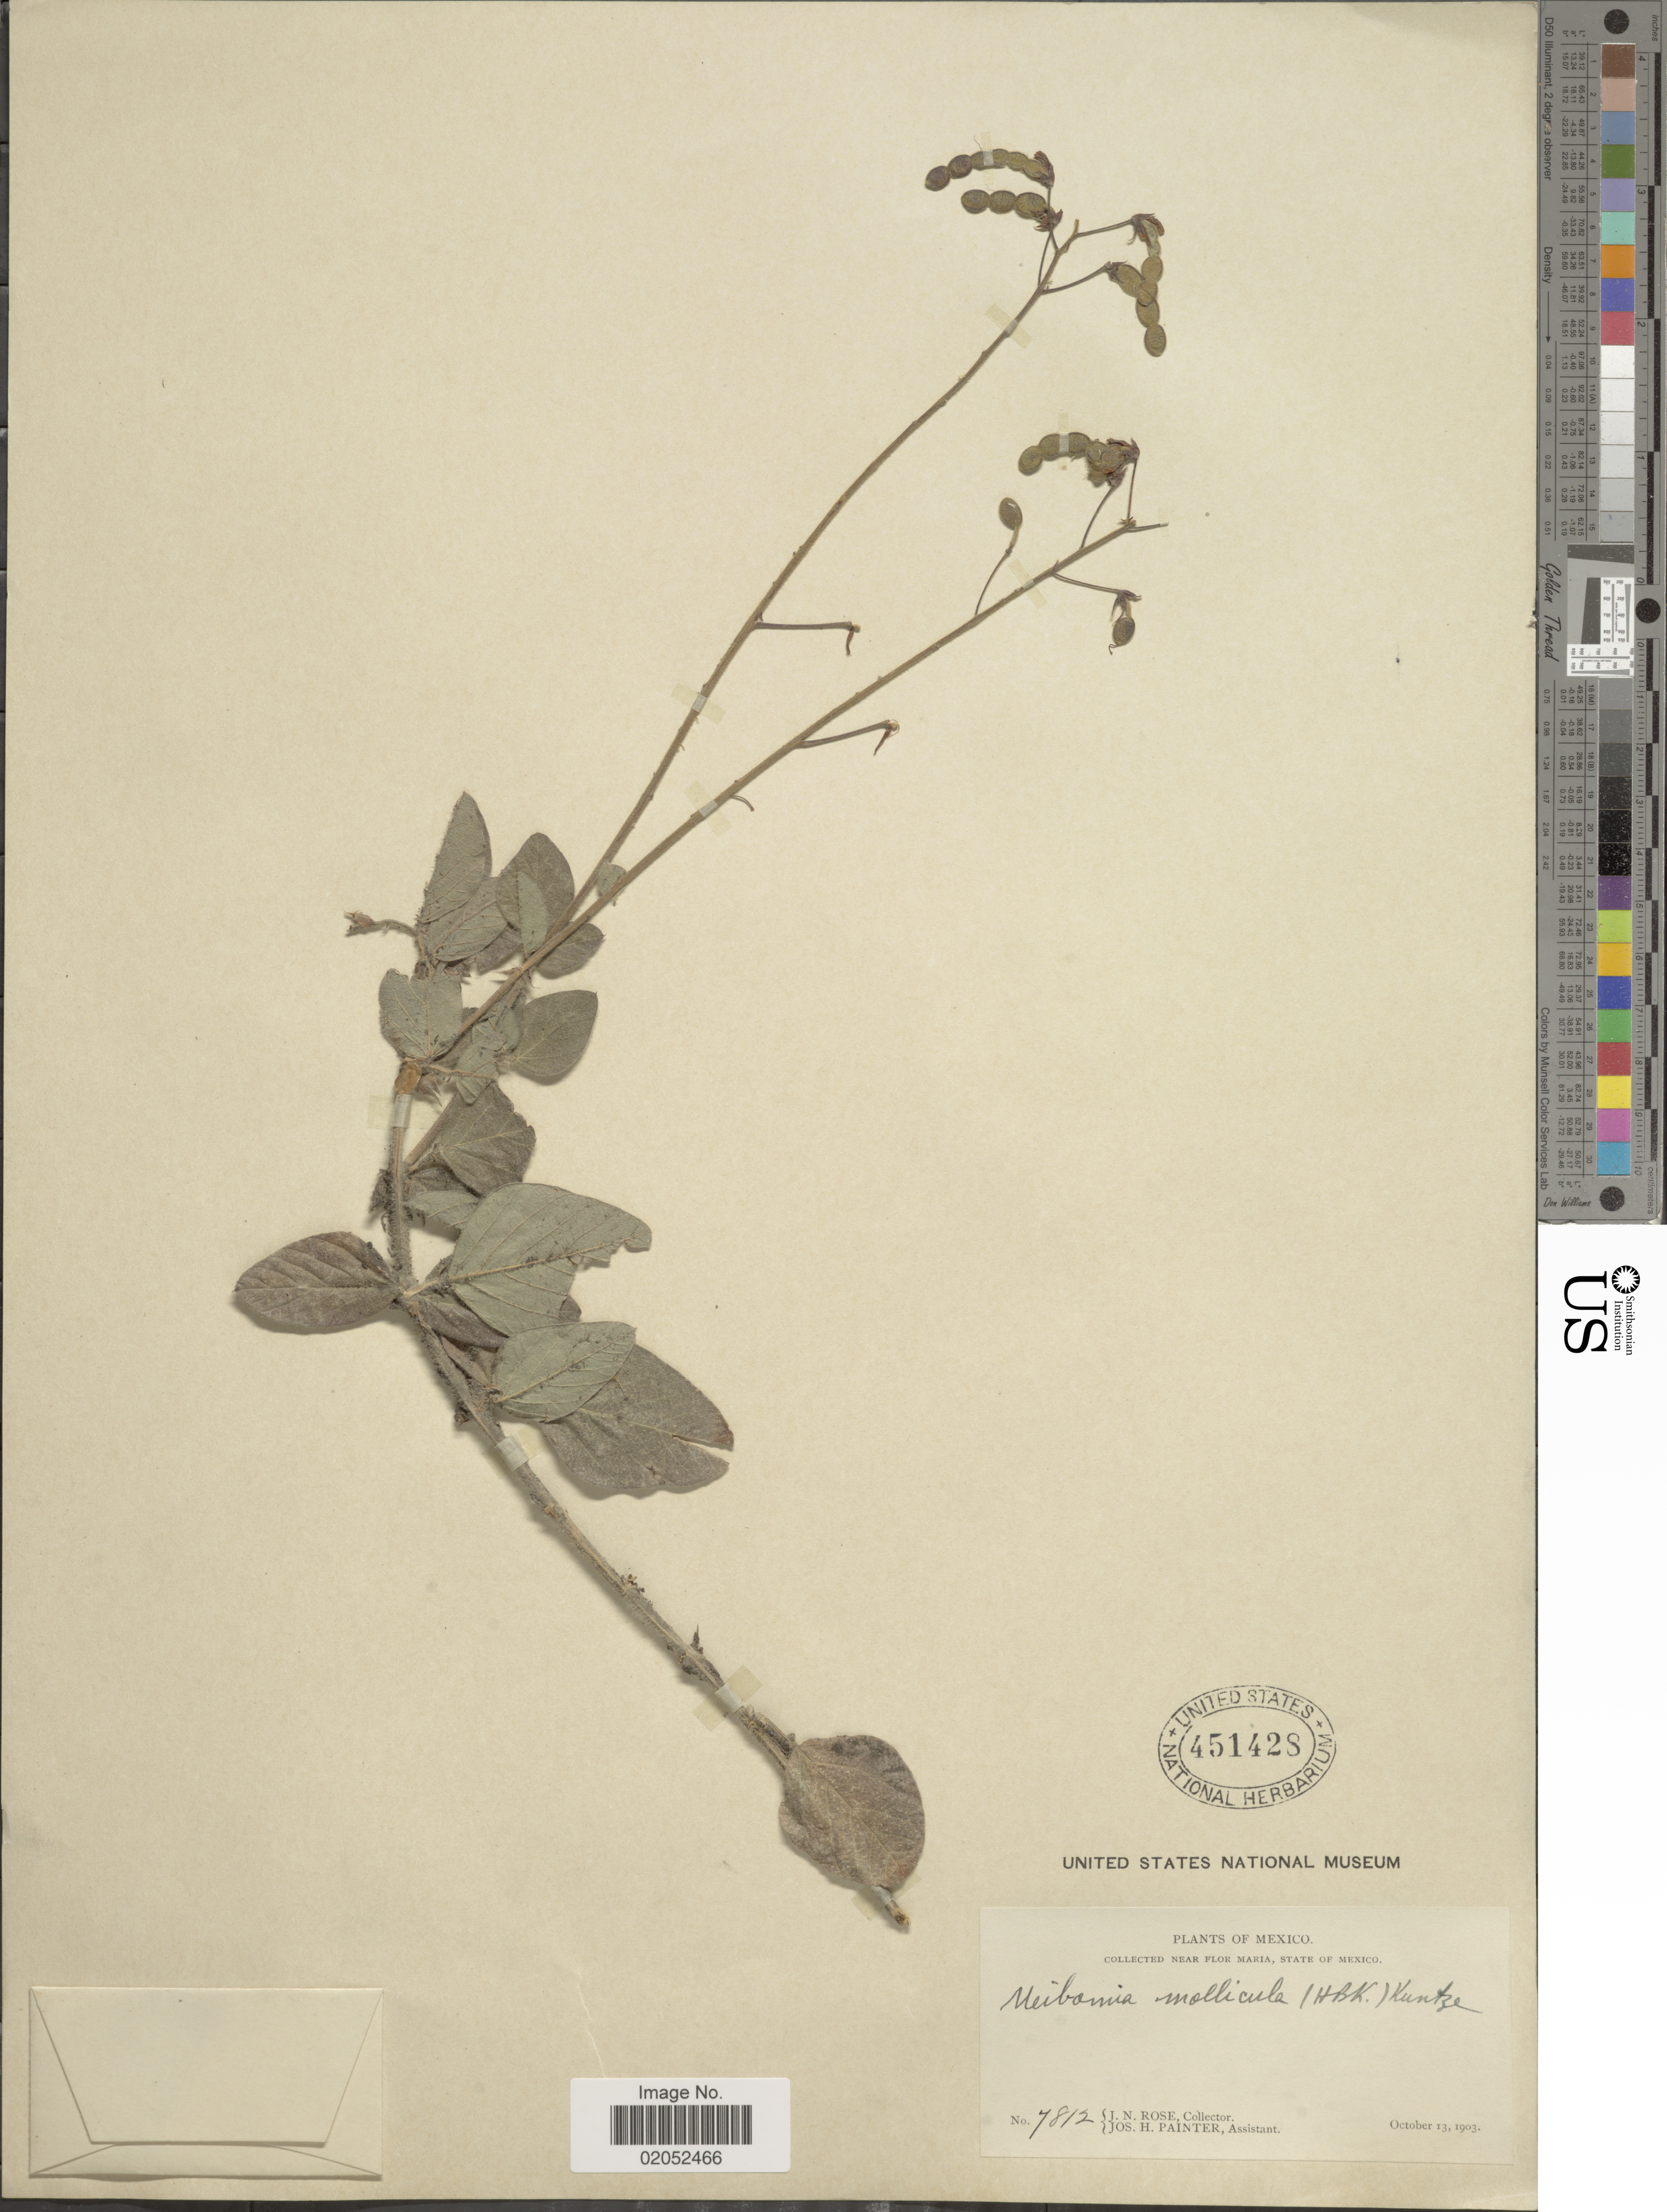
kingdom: Plantae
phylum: Tracheophyta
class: Magnoliopsida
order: Fabales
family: Fabaceae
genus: Desmodium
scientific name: Desmodium molliculum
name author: (Kunth) DC.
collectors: J. N. Rose & J. H. Painter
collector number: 7812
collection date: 1903-10-13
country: Mexico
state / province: México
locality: Near Flor Maria, State of Mexico.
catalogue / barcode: US 451428